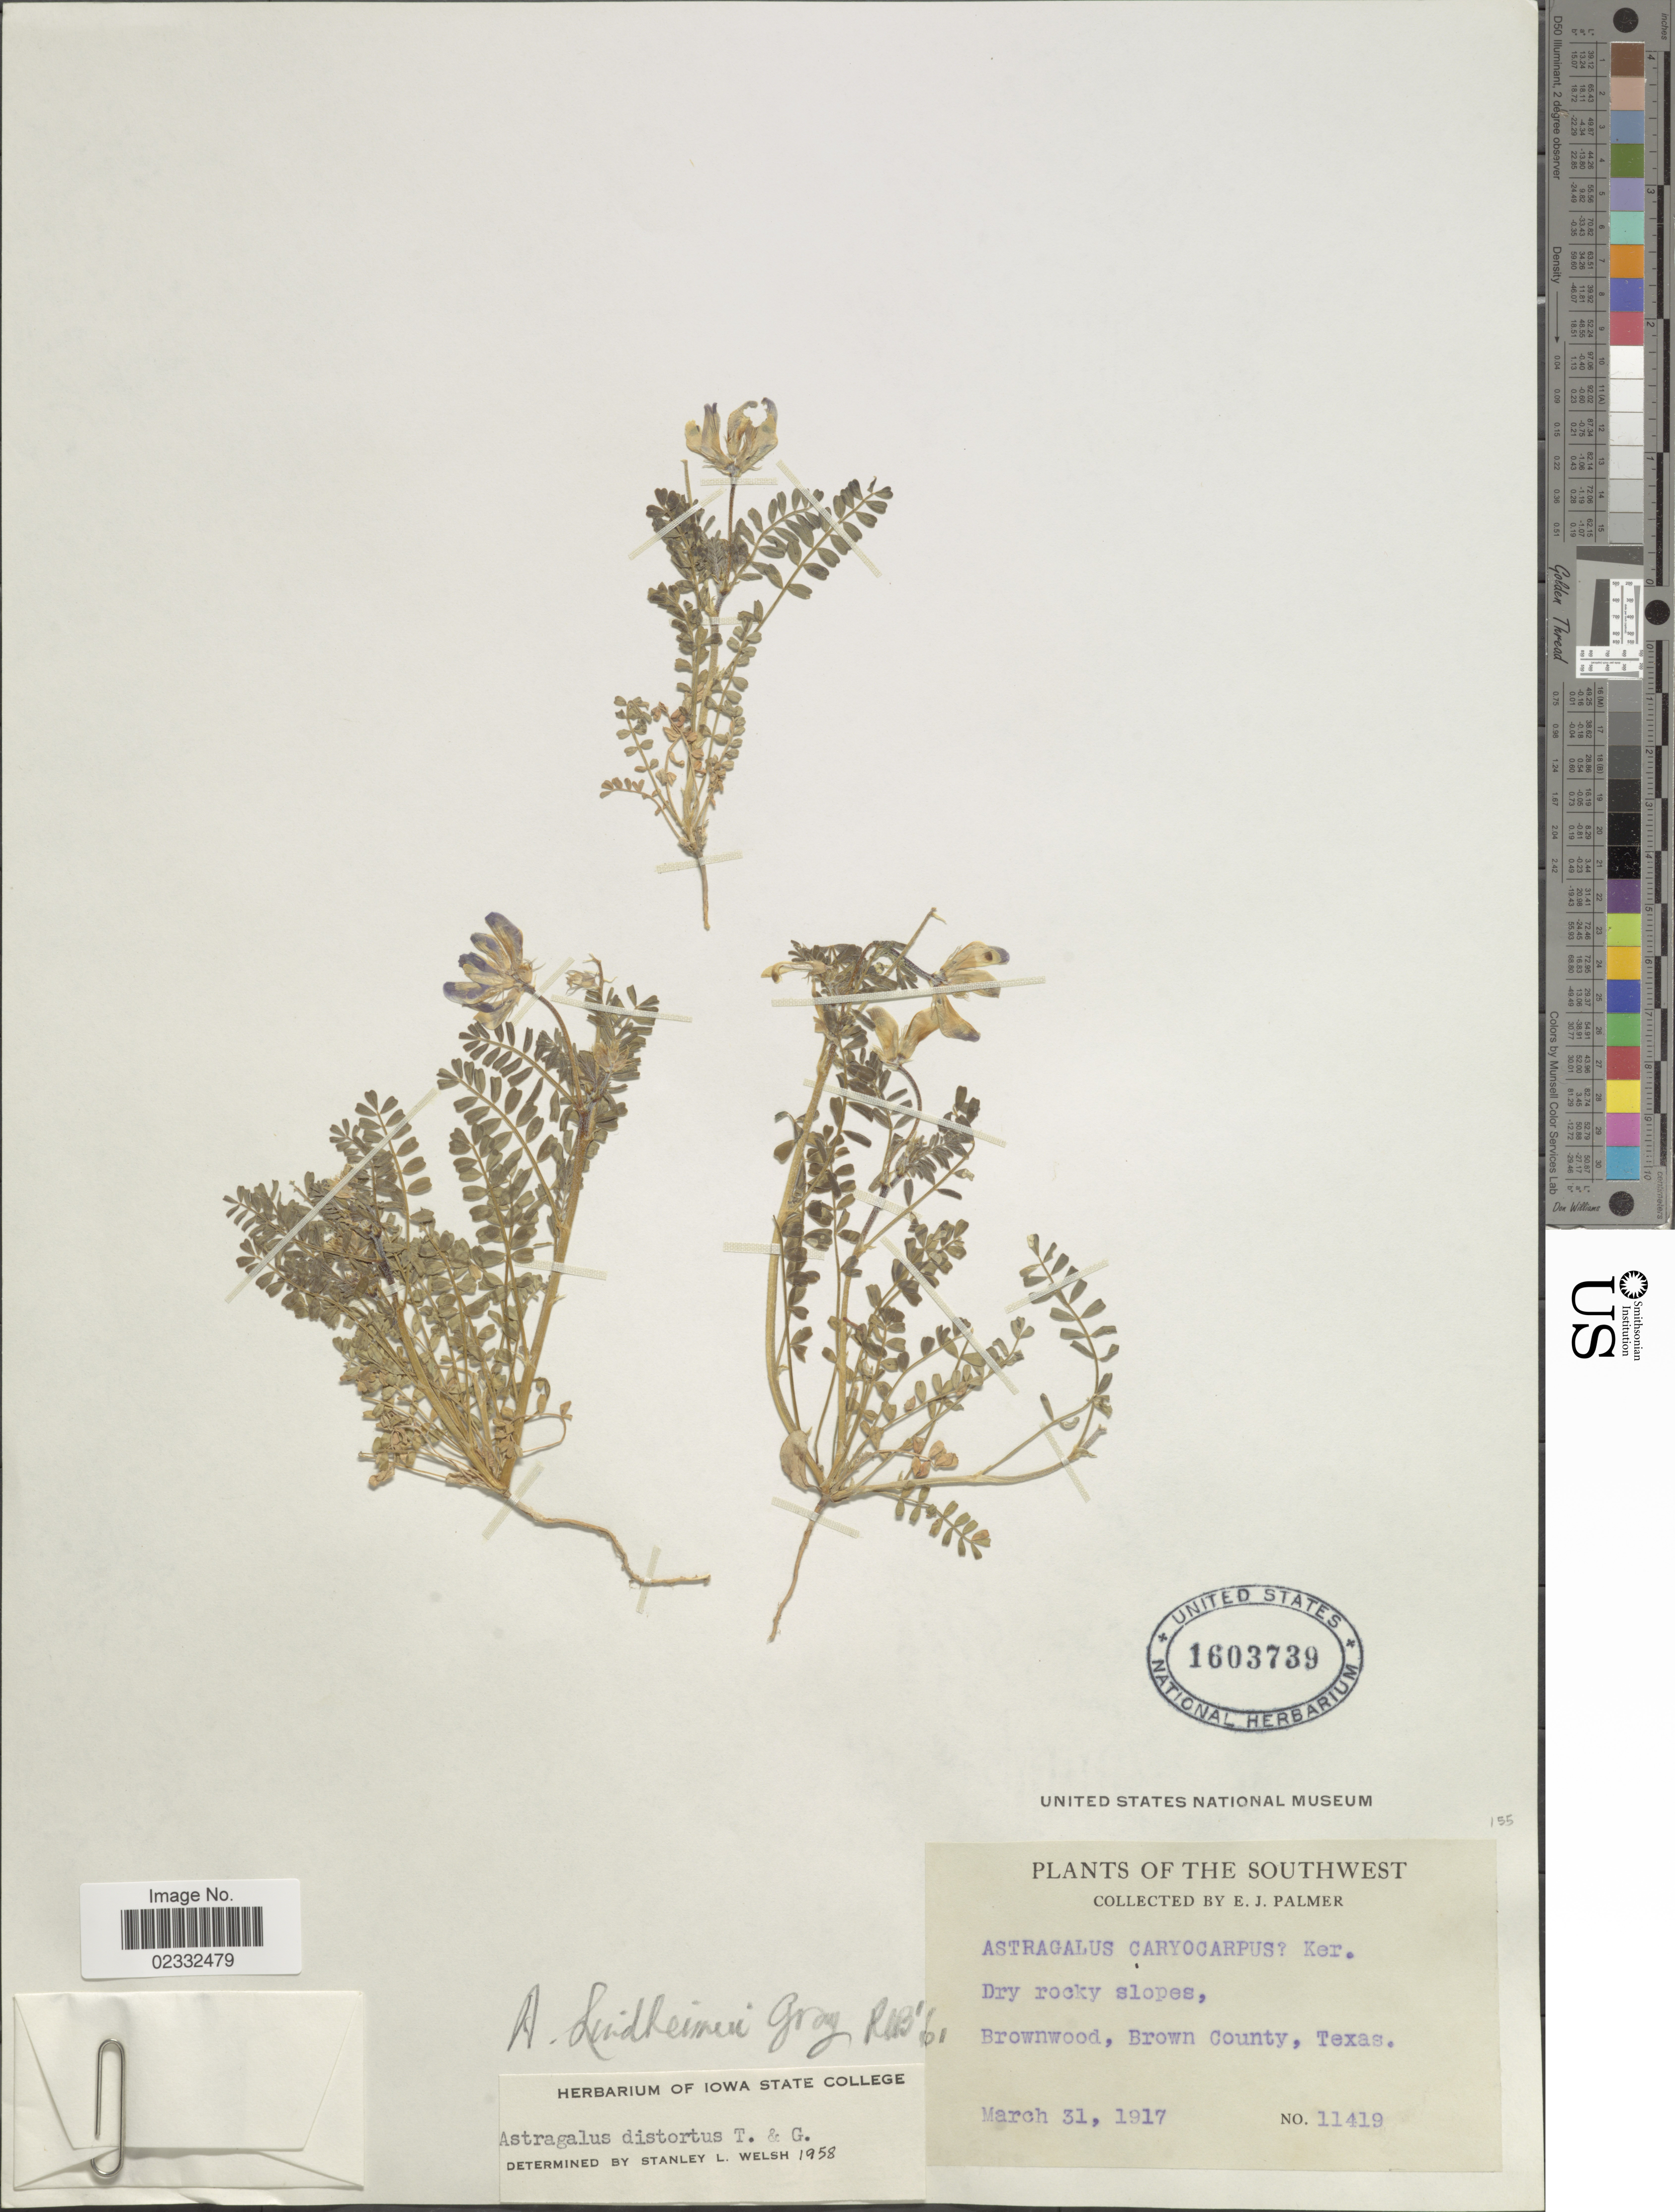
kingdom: Plantae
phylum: Tracheophyta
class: Magnoliopsida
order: Fabales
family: Fabaceae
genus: Astragalus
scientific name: Astragalus lindheimeri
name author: Engelm. ex A. Gray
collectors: E. J. Palmer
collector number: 11419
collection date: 1917-03-31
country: United States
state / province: Texas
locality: Southwest. Brwonwood, Brown County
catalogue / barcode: US 1603739